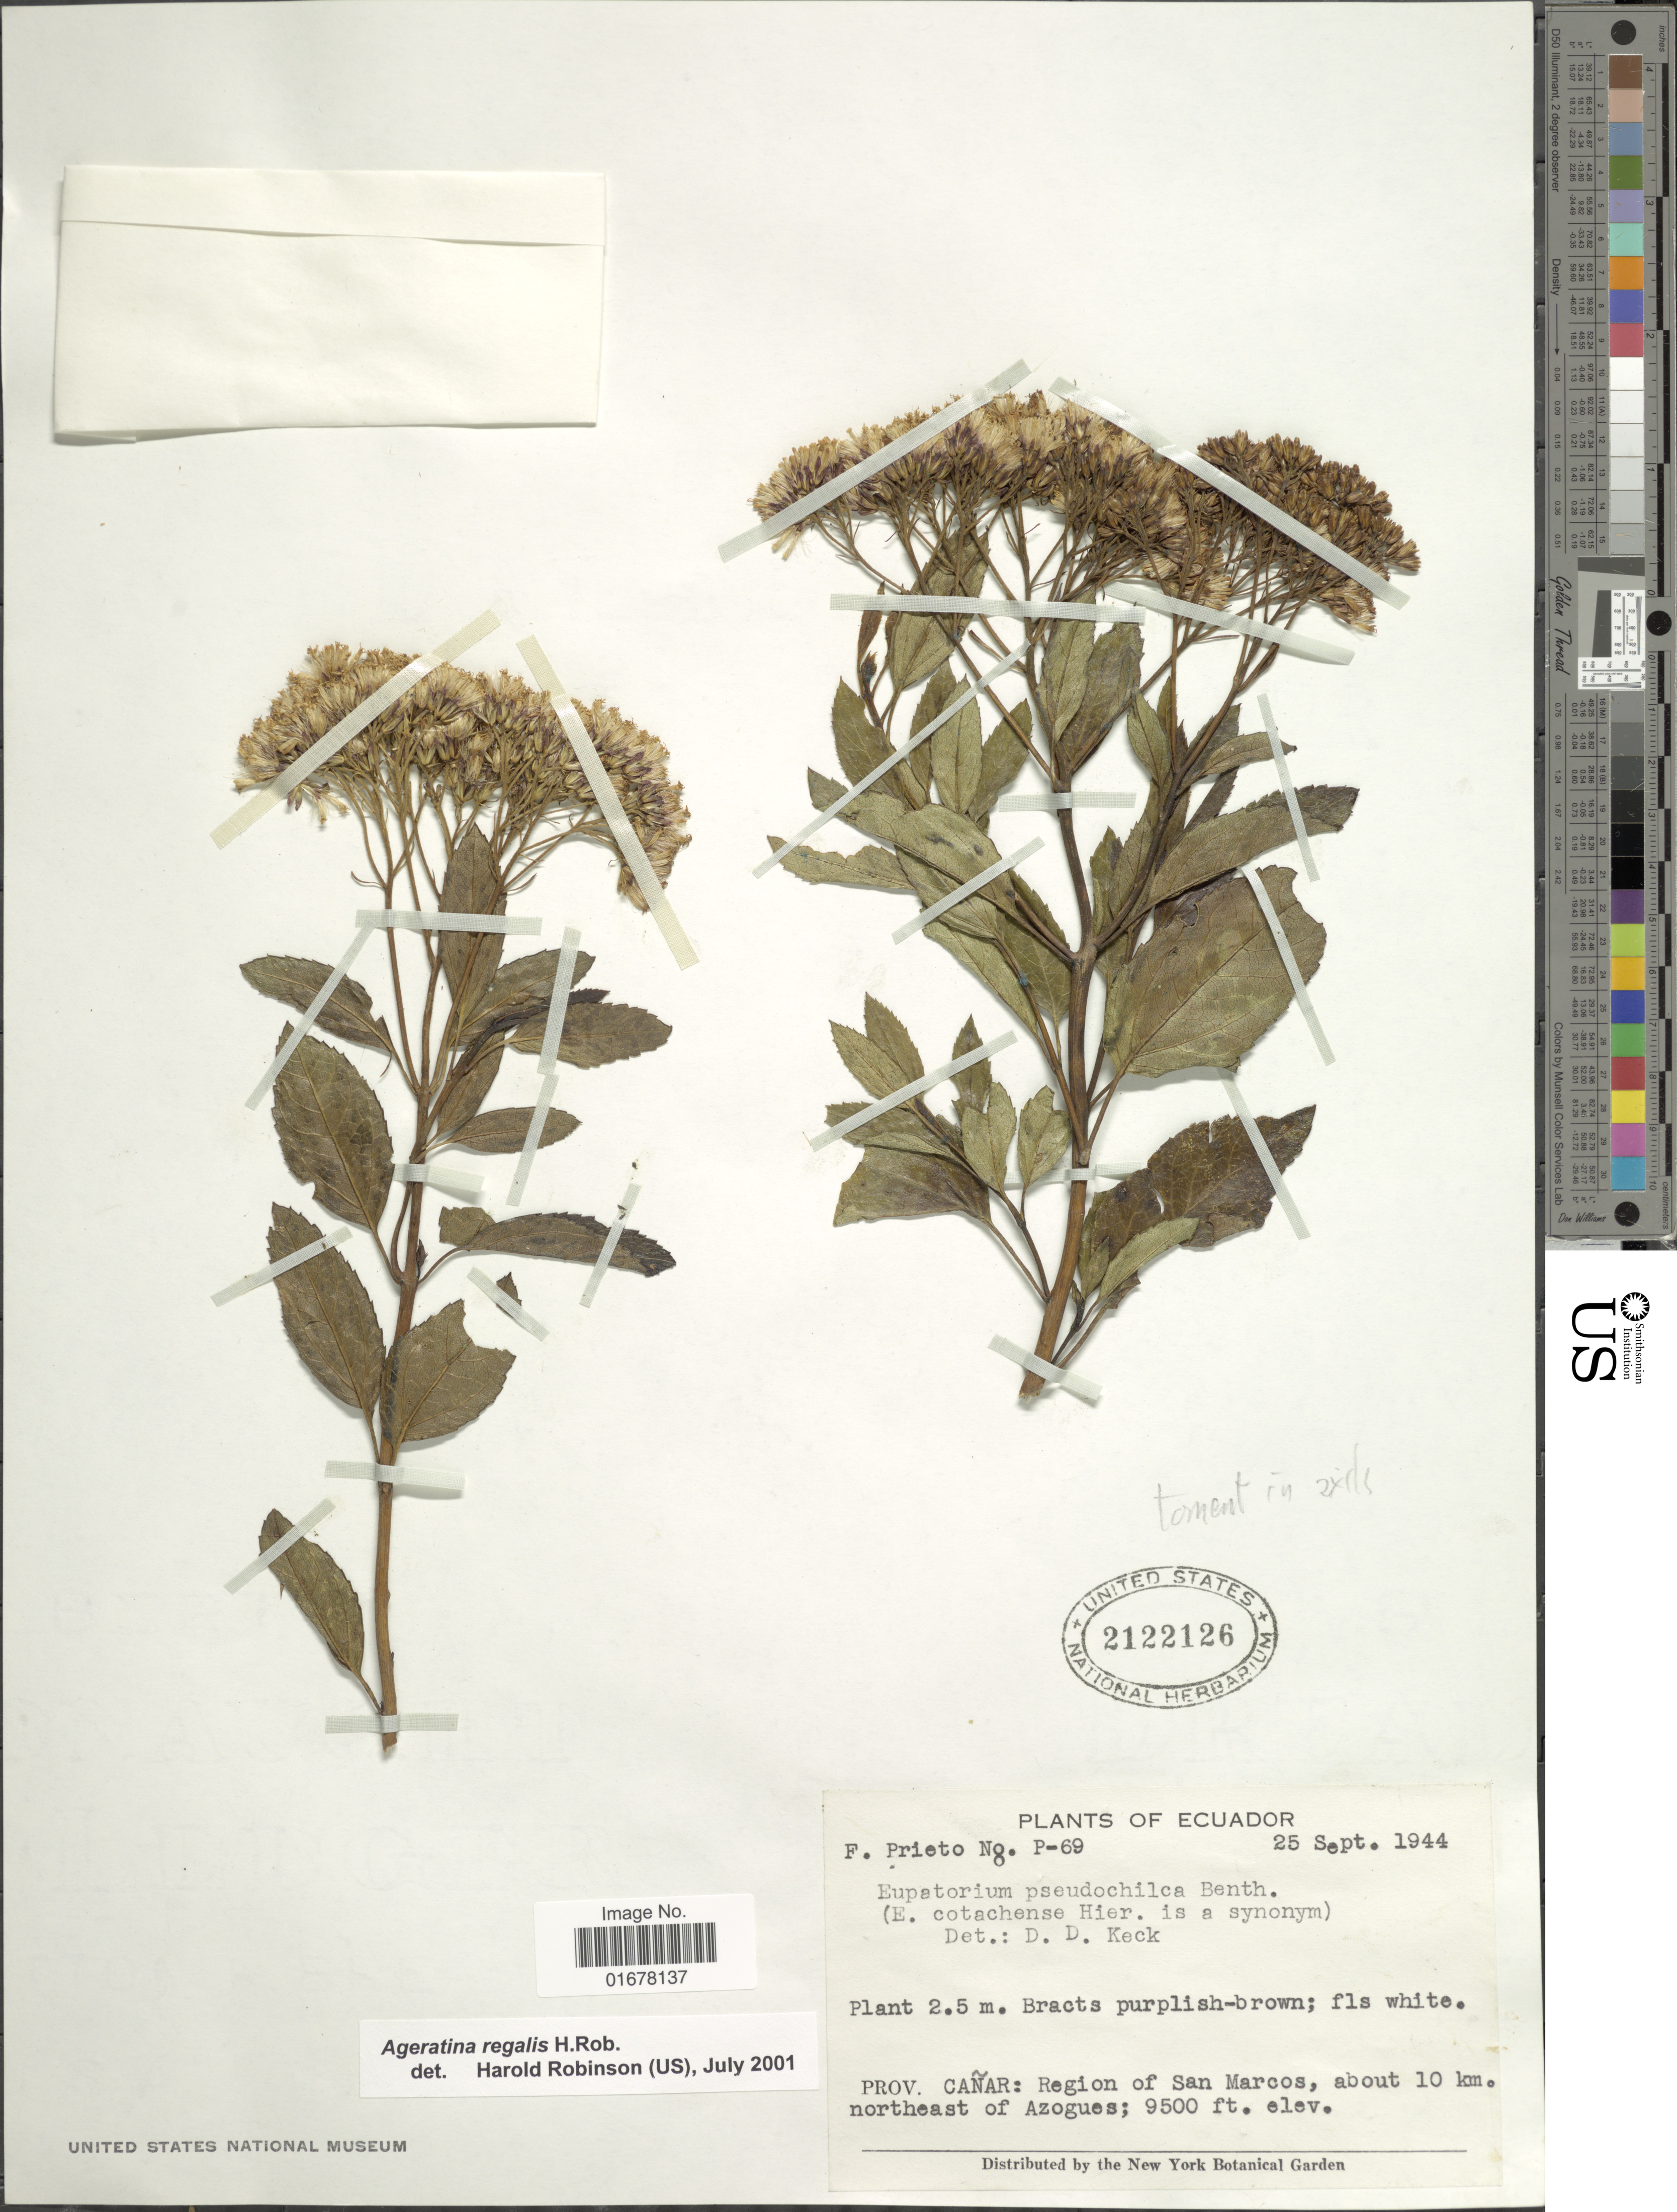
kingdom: Plantae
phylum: Tracheophyta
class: Magnoliopsida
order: Asterales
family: Asteraceae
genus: Ageratina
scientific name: Ageratina regalis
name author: H. Rob.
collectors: P. Prieto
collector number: P-69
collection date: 1944-09-25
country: Ecuador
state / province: Cañar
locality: Prov. Canar: Region of San Marcos, about 10 km, northeast of Azogues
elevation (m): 2896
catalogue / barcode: US 2122126